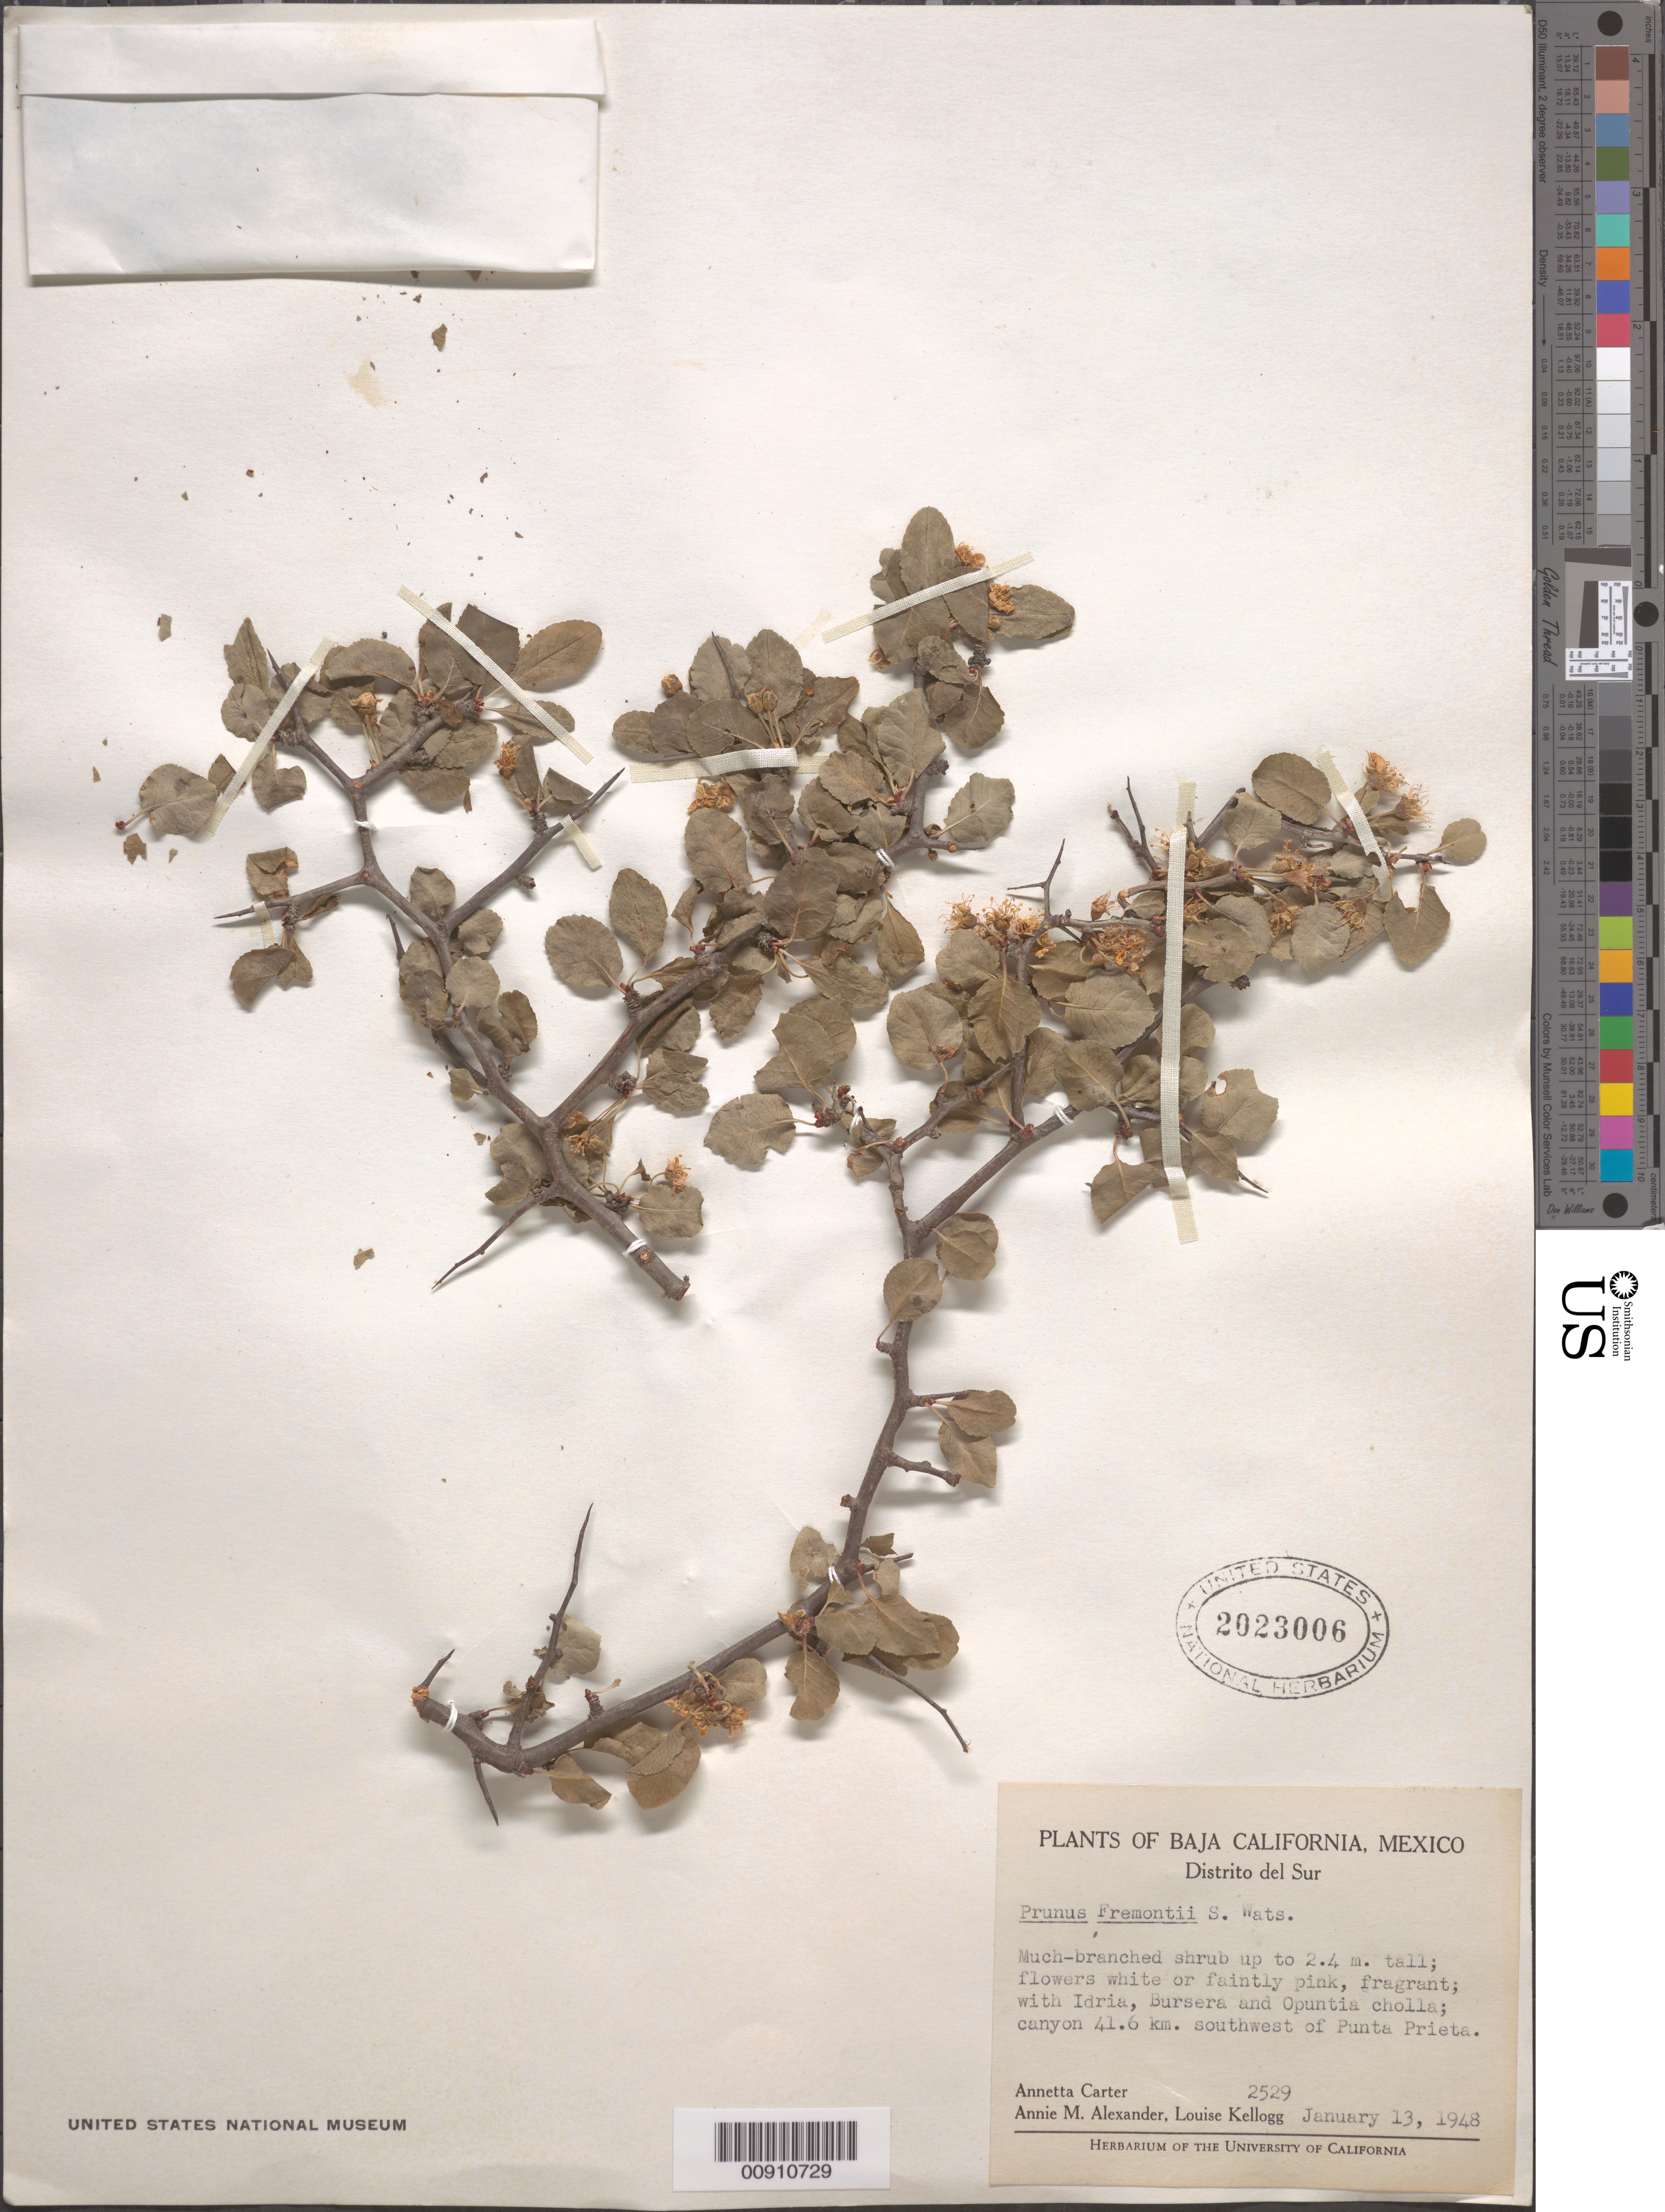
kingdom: Plantae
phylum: Tracheophyta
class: Magnoliopsida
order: Rosales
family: Rosaceae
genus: Prunus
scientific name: Prunus fremontii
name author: S. Watson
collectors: A. Carter, A. M. Alexander & L. Kellogg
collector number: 2529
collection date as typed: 13 Jan 1948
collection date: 1948-01-13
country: Mexico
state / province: Baja California Sur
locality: Canyon 41.6 km. southwest of Punta Prieta, Baja California Distrito del Sur.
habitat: Canyon; with Idria, Bursera and Opuntia cholla.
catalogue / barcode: US 2023006